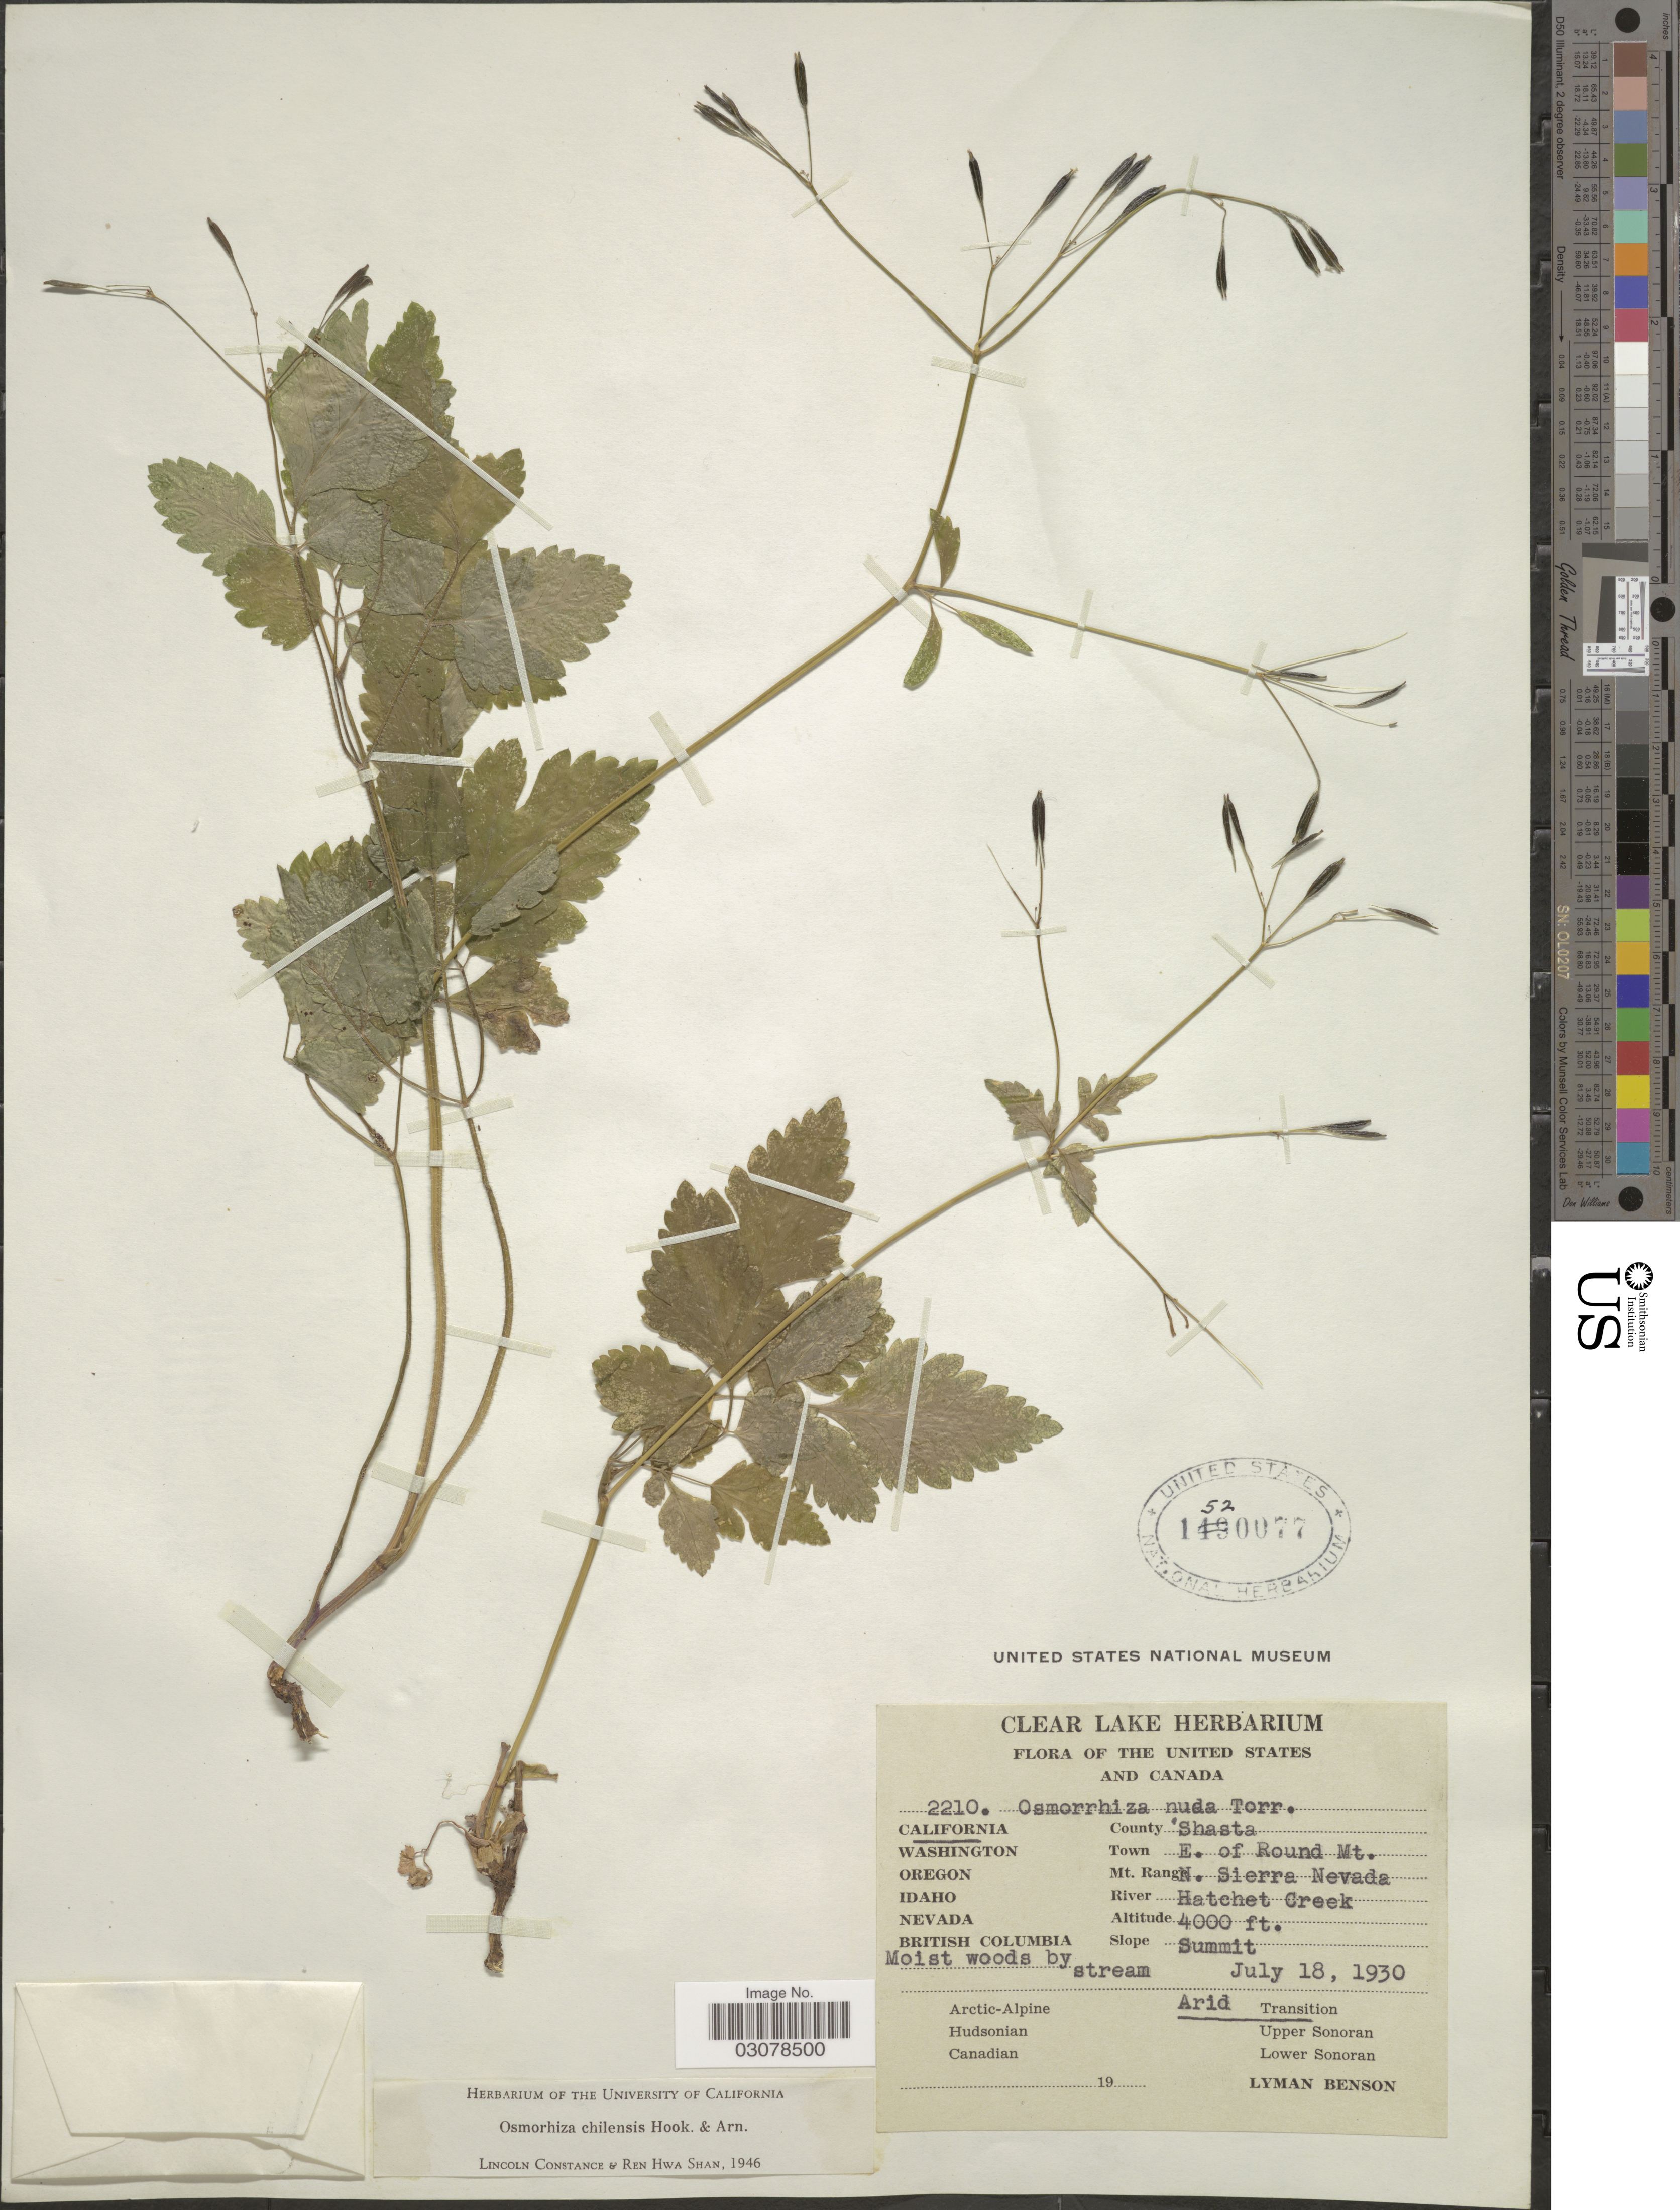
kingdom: Plantae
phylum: Tracheophyta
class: Magnoliopsida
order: Apiales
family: Apiaceae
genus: Osmorhiza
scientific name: Osmorhiza chilensis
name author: Hook. & Arn.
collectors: L. D. Benson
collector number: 2210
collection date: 1930-07-18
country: United States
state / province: California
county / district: Shasta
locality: County Shasta. Town E. of Round Mt. Mt. Range N. Sierra Nevada. River Hatchet Creek.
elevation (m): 1219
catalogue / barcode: US 1520077